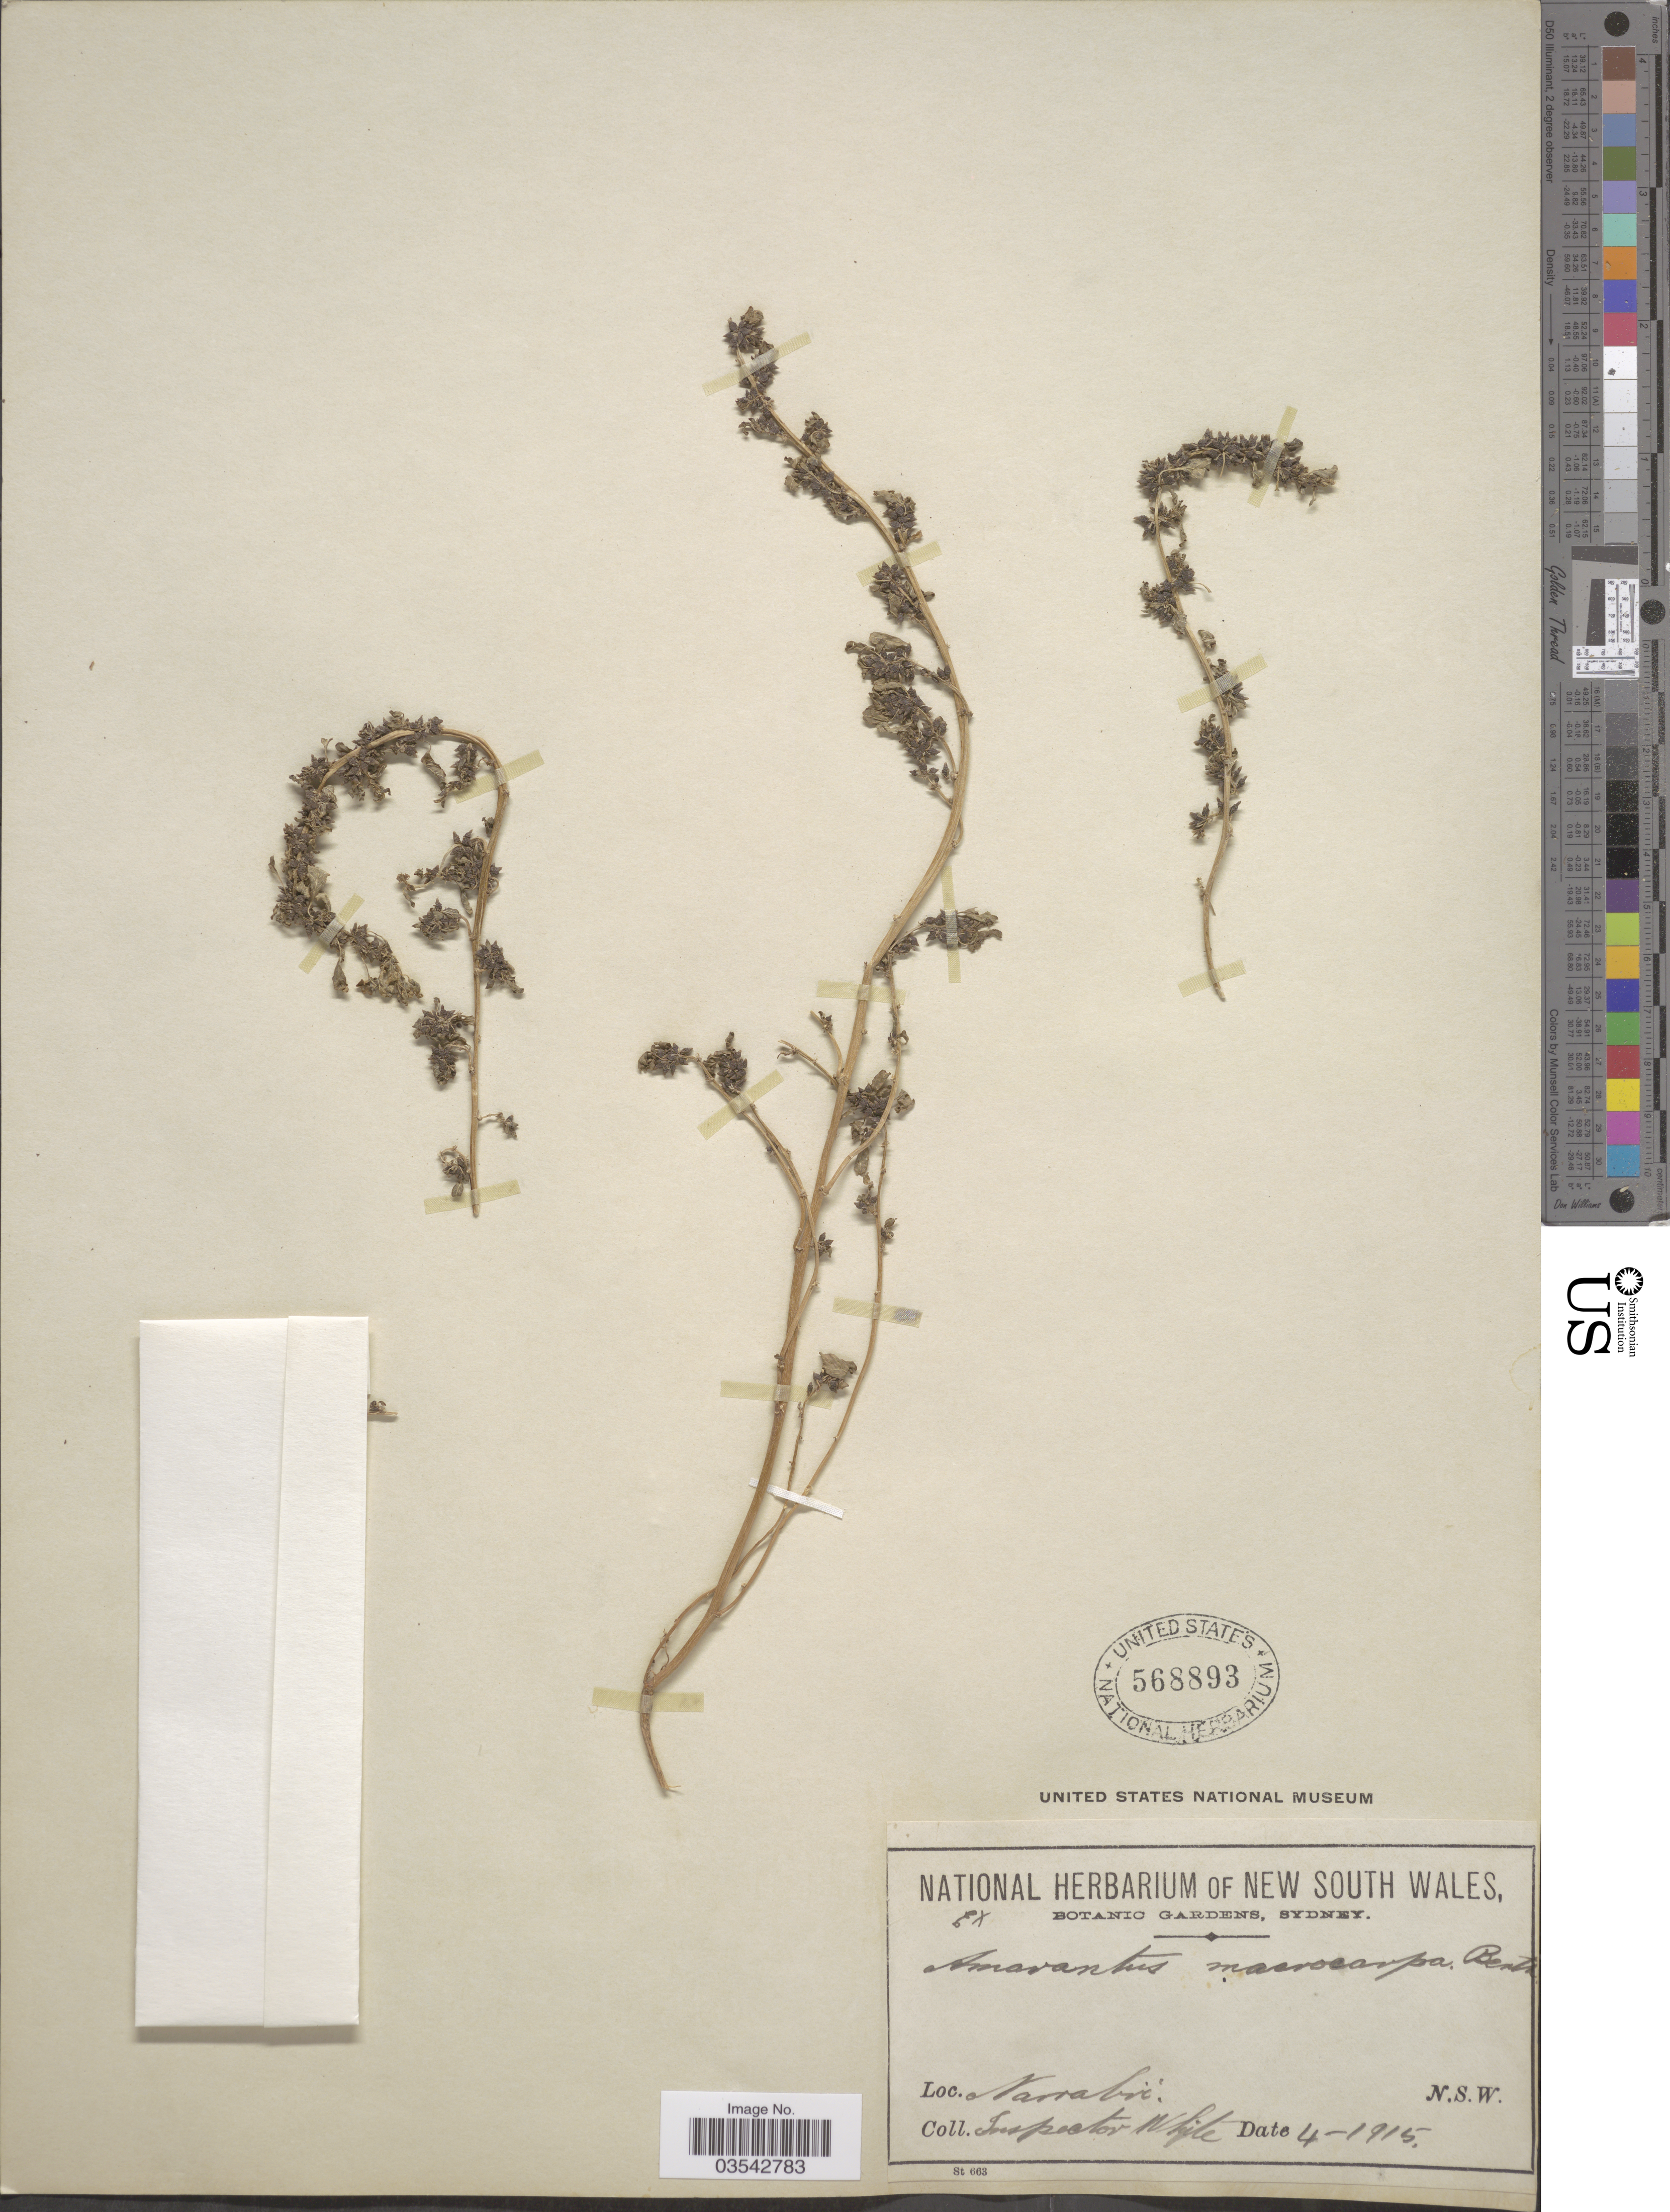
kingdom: Plantae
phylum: Tracheophyta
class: Magnoliopsida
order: Caryophyllales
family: Amaranthaceae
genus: Amaranthus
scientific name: Amaranthus macrocarpus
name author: Benth.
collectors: O. E. White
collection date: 1915-04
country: Australia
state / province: New South Wales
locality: Narrabri.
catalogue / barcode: US 568893